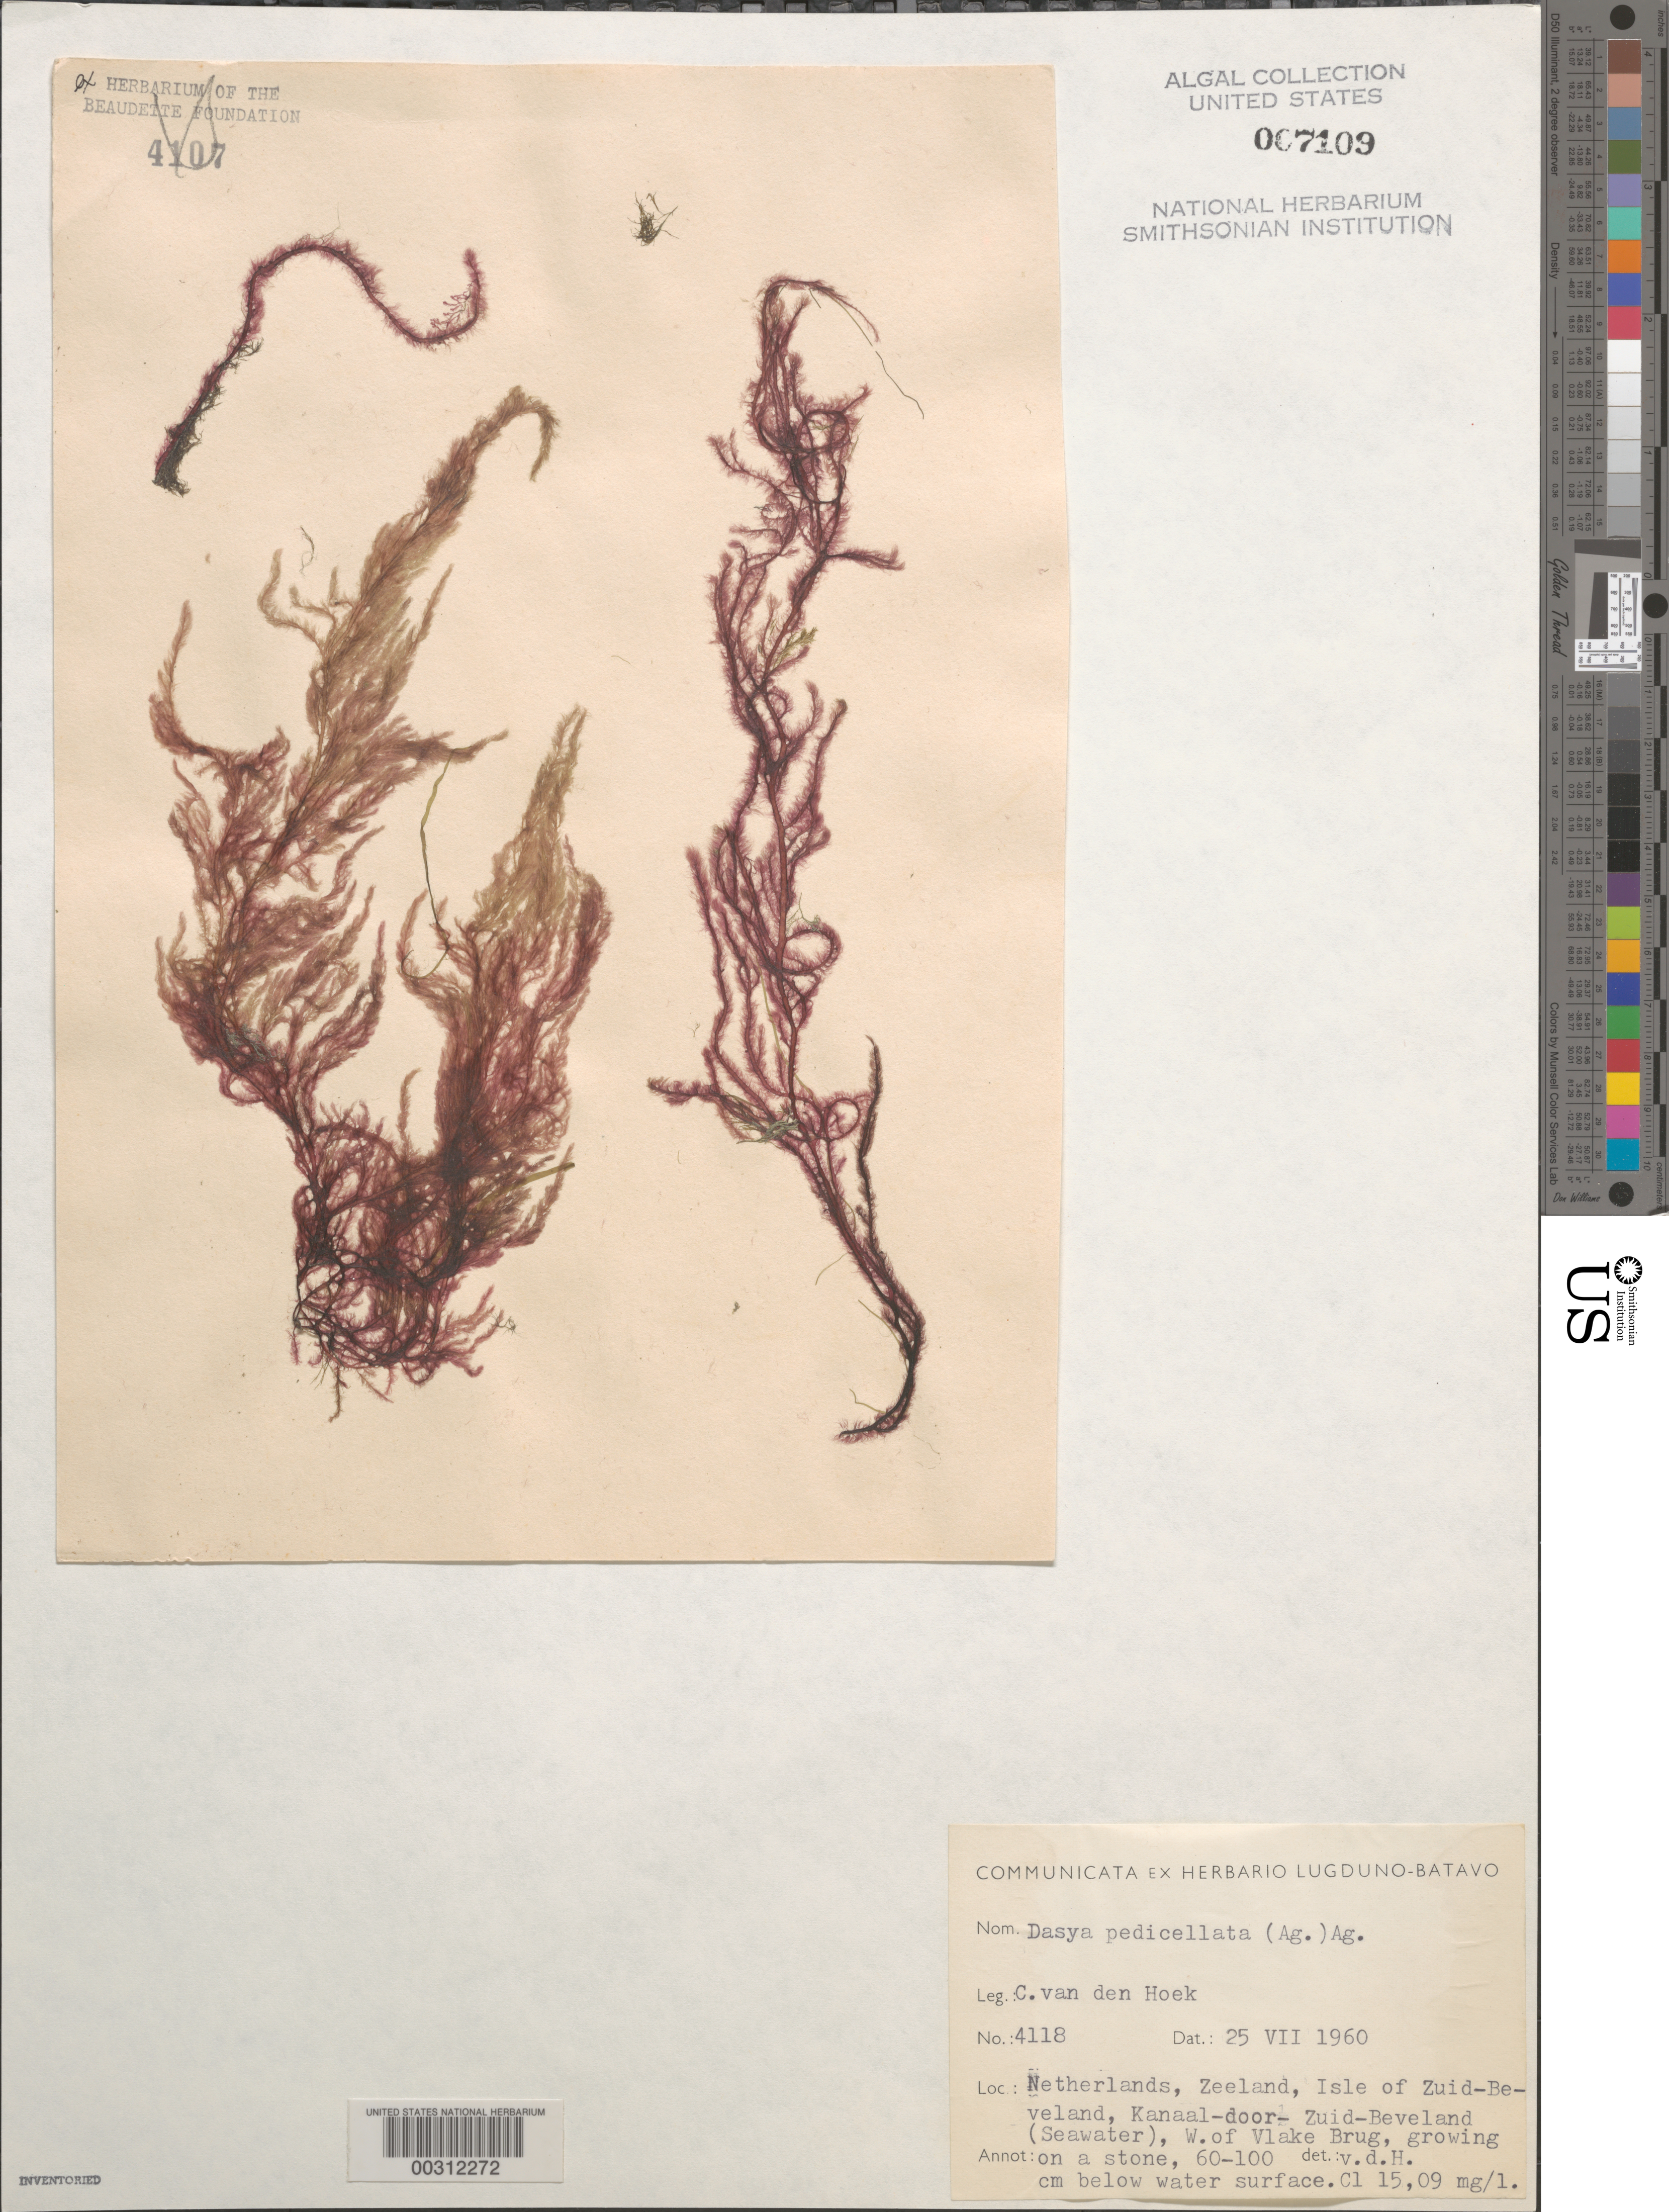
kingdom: Plantae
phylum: Rhodophyta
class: Florideophyceae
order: Ceramiales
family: Dasyaceae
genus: Dasya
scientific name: Dasya pedicellata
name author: (C. Agardh) C. Agardh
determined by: Algae name updating Project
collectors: C. van den Hoek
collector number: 4118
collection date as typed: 25 Jul 1960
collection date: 1960-07-25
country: Netherlands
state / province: Zeeland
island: Zuid-Beveland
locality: Kanaal-Door-Zuid-Beveland, west of Vlake Brug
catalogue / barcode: US 7109